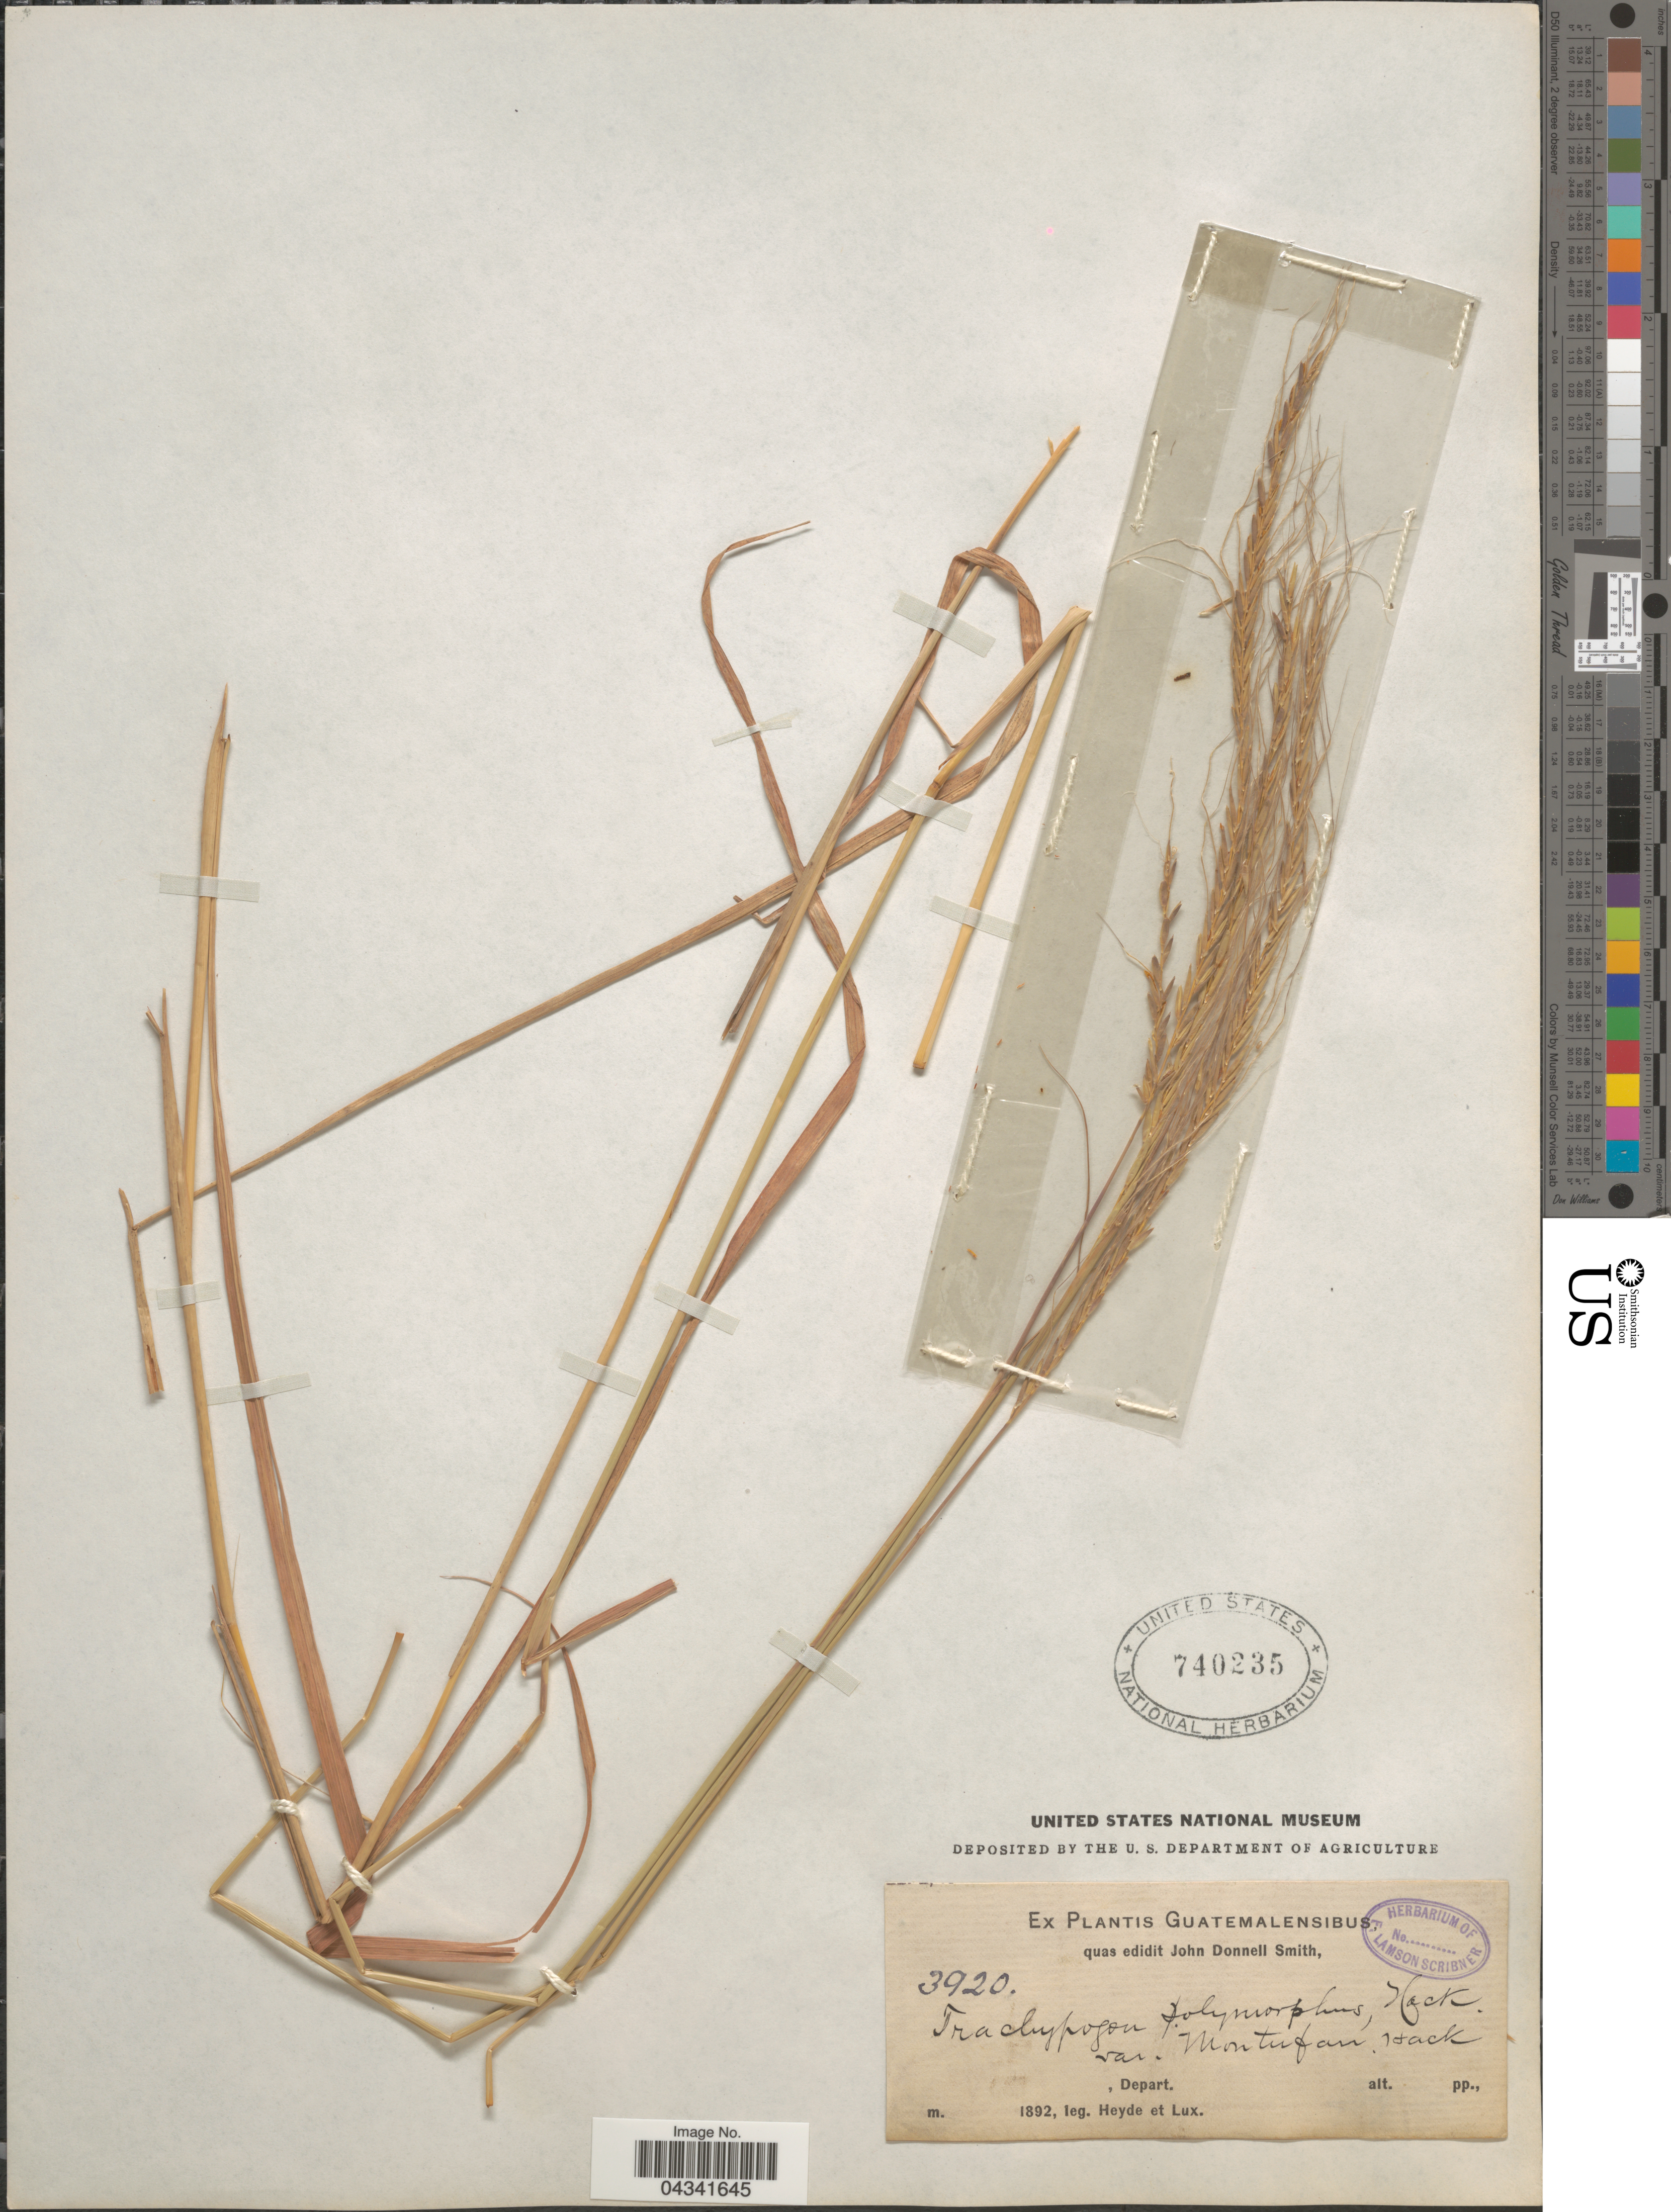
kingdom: Plantae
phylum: Tracheophyta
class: Liliopsida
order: Poales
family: Poaceae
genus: Trachypogon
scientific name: Trachypogon spicatus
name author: (L. f.) Kuntze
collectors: Heyde & Lux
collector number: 3920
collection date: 1892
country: Guatemala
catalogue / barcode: US 740235